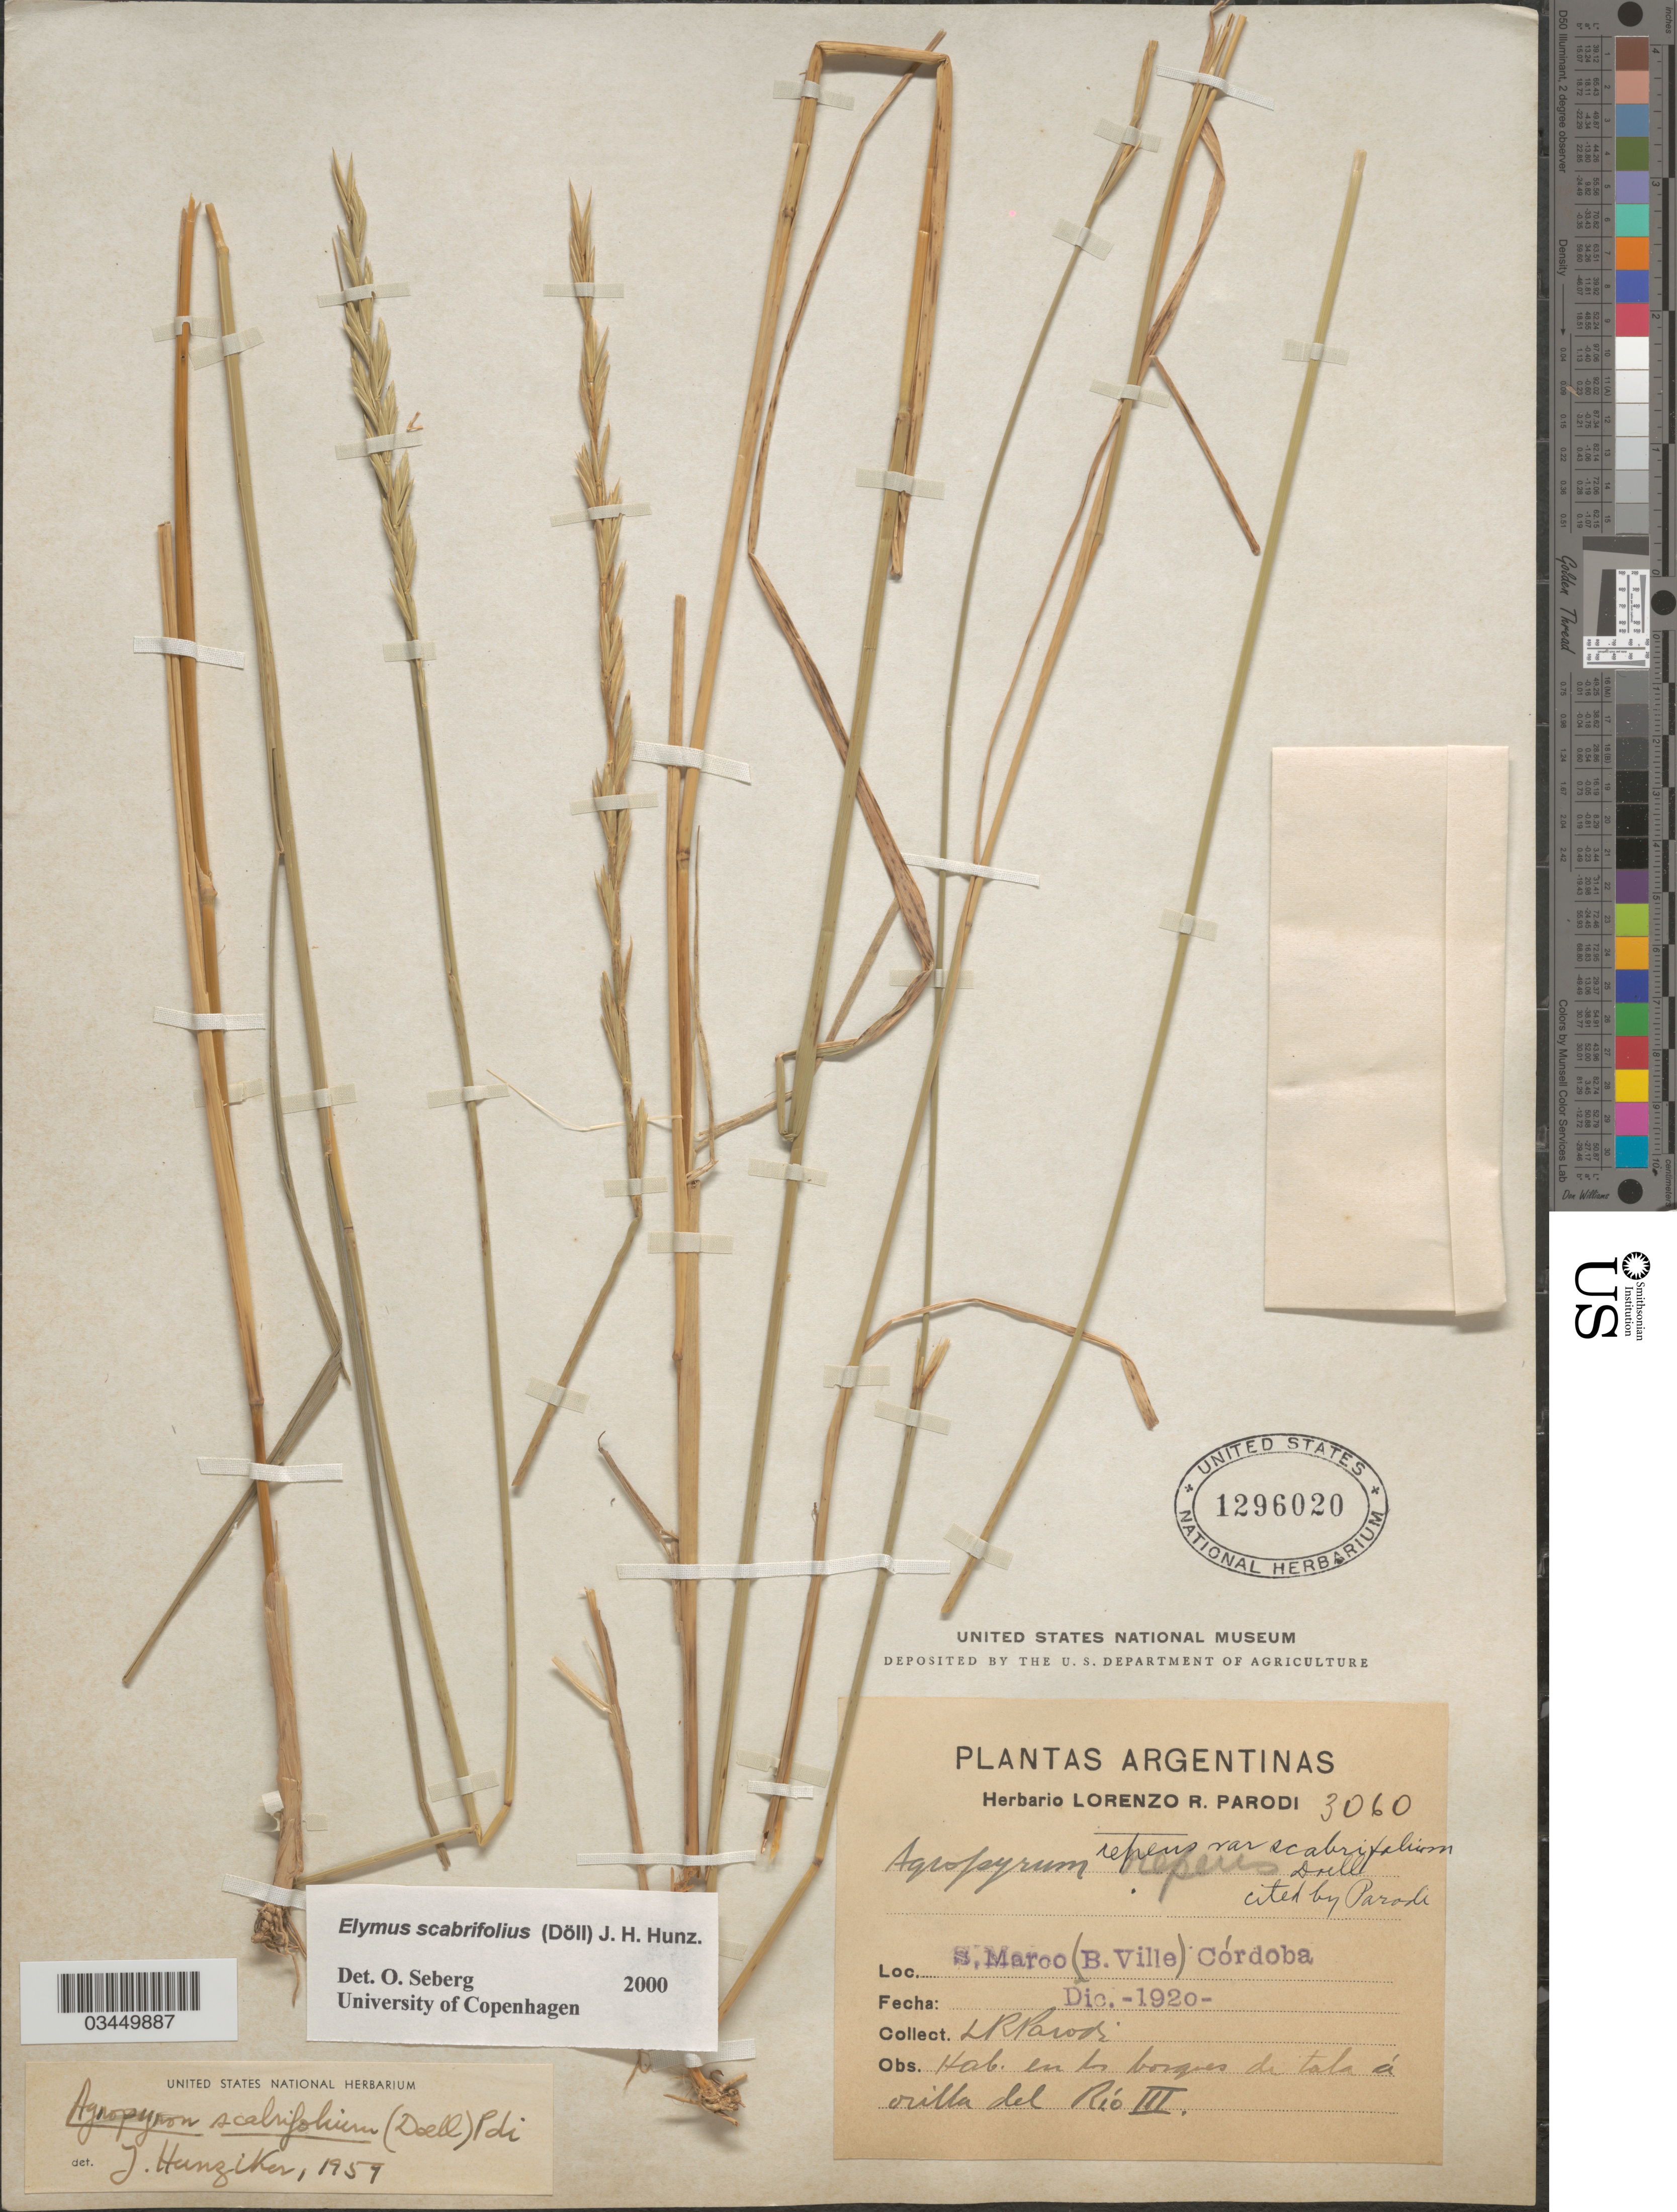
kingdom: Plantae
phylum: Tracheophyta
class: Liliopsida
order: Poales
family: Poaceae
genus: Elymus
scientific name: Elymus scabrifolius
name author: (Döll) J.H. Hunz.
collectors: L. R. Parodi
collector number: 3060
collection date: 1920-12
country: Argentina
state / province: Cordoba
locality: S.Marco(B.Ville). En los bosques de tala à orilla del Río III.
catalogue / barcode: US 1296020